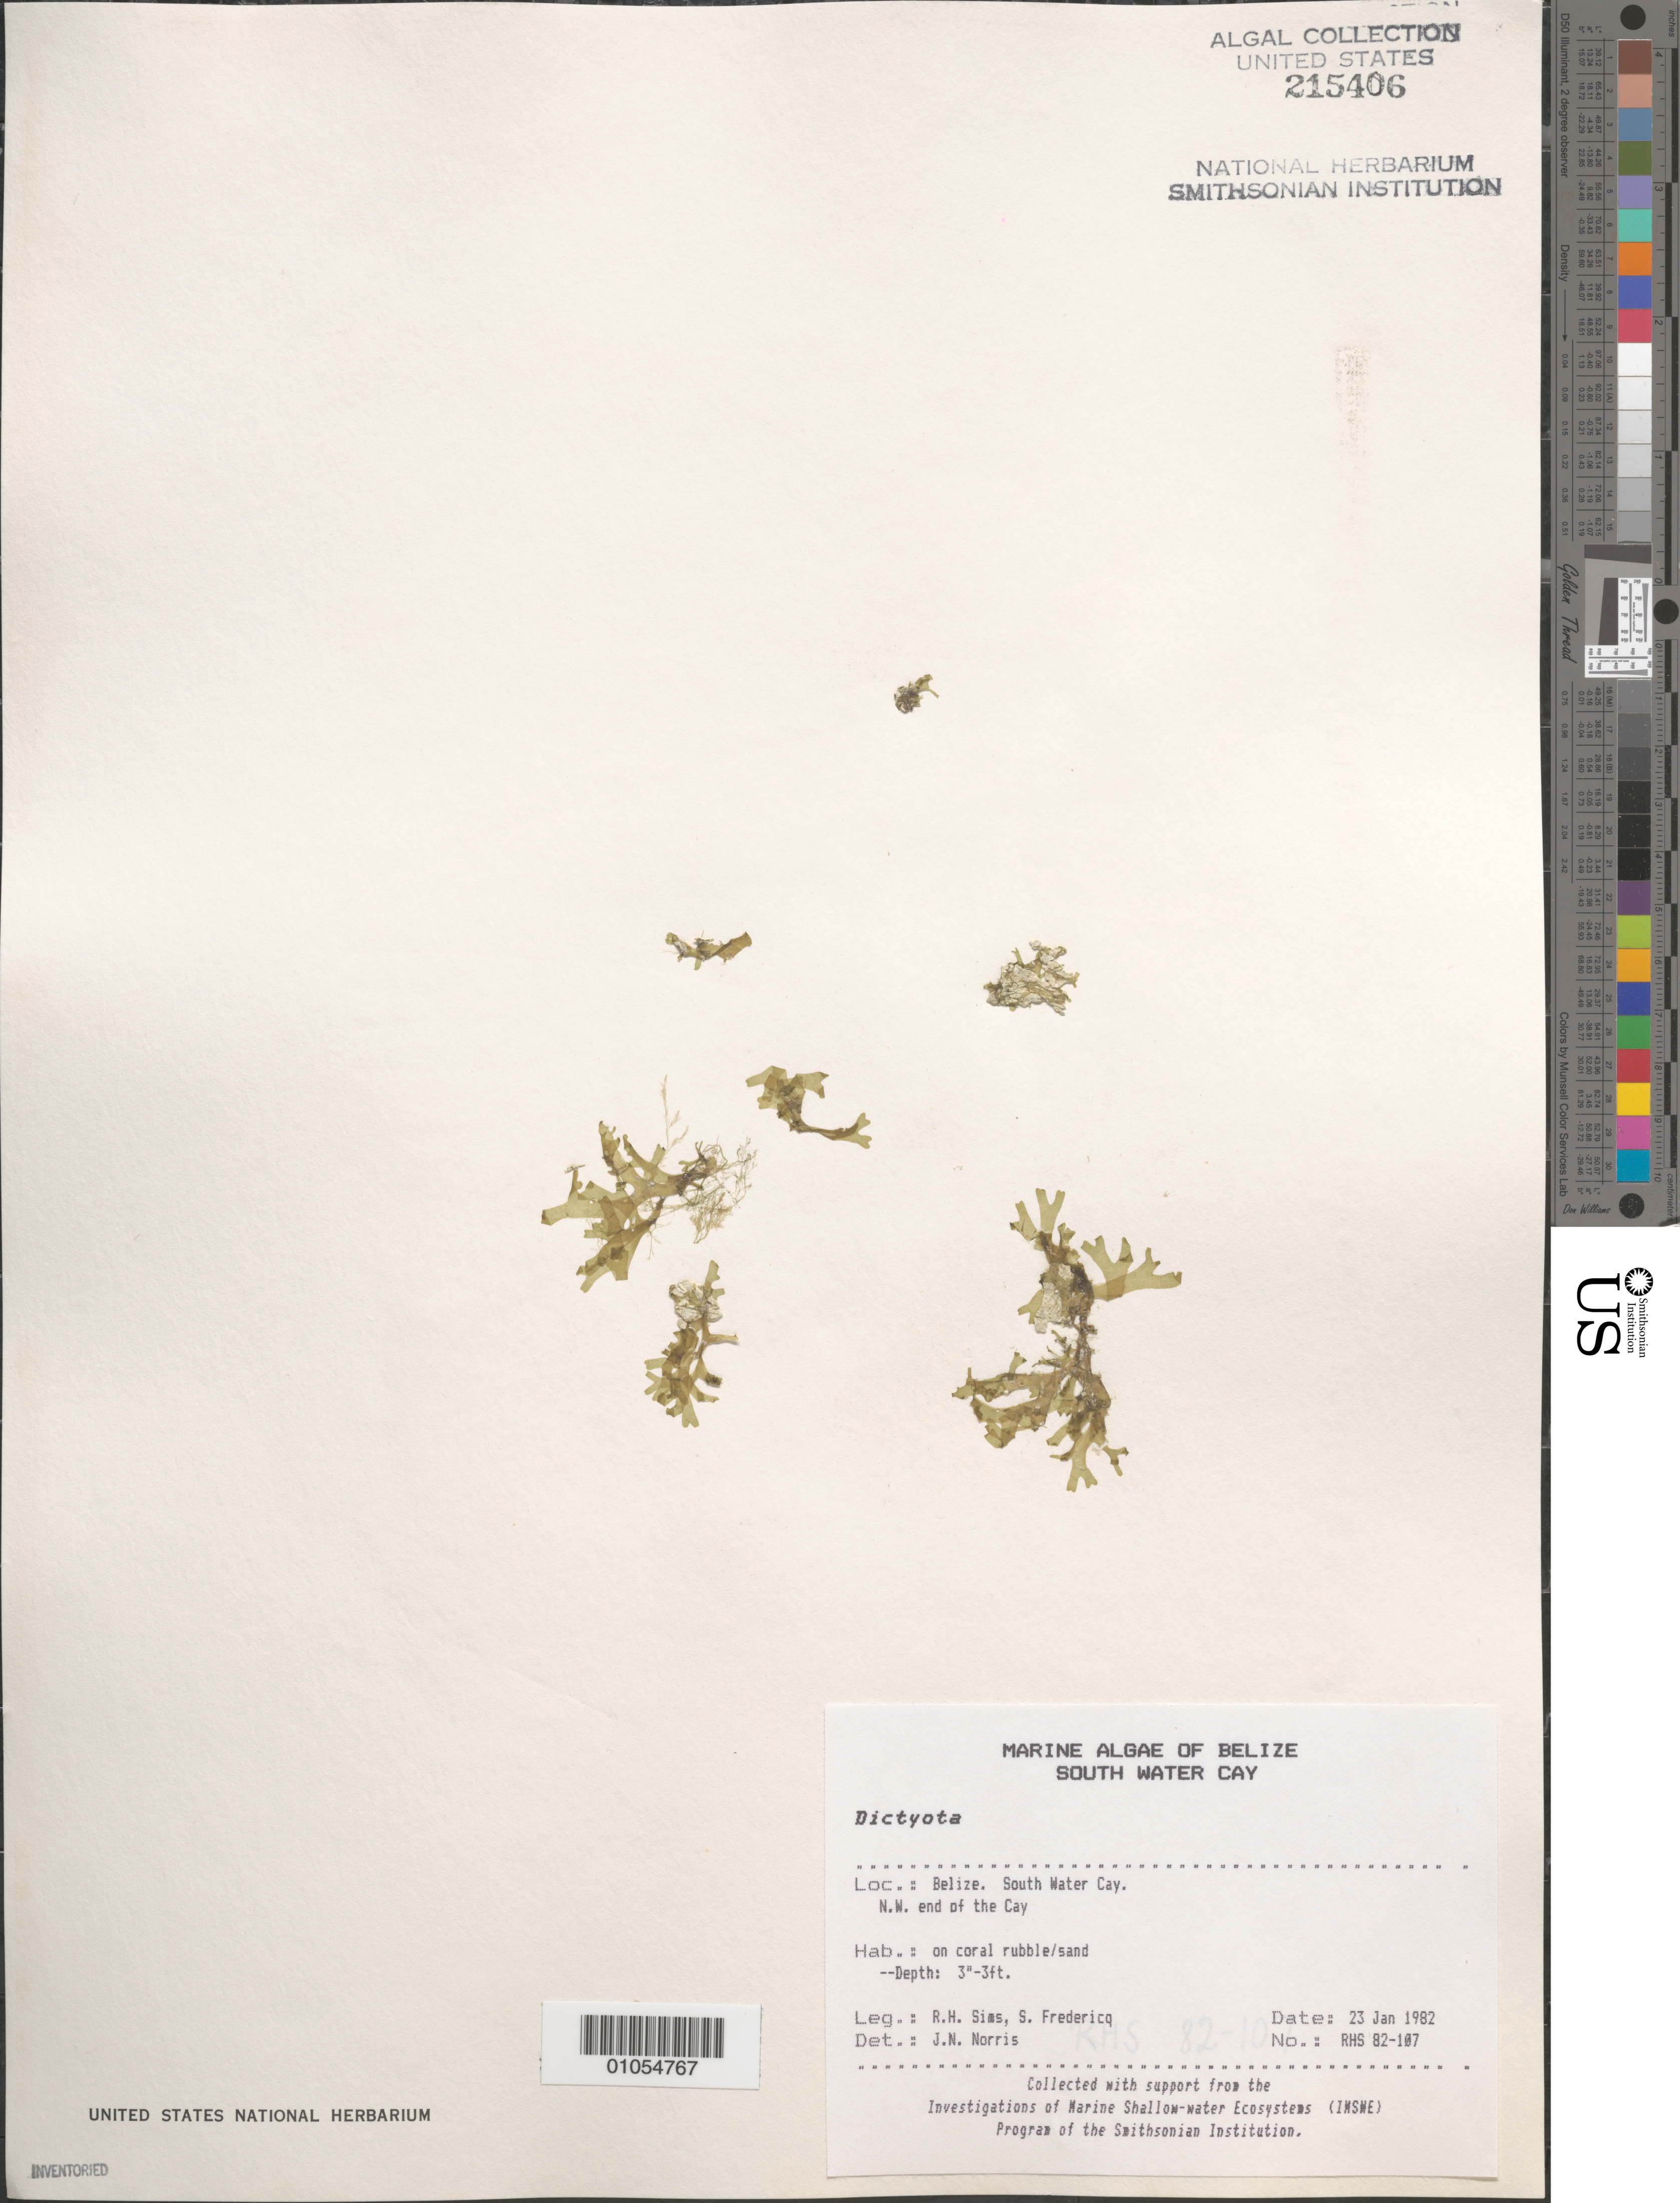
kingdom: Chromista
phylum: Ochrophyta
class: Phaeophyceae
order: Dictyotales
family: Dictyotaceae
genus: Dictyota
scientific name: Dictyota sp.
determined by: Norris, James N.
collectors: R. H. Sims & S. Fredericq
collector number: RHS 82-107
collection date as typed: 23 Jan 1982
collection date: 1982-01-23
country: Belize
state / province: Stann Creek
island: South Water Cay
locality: Northwest end of cay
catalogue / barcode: US 215406